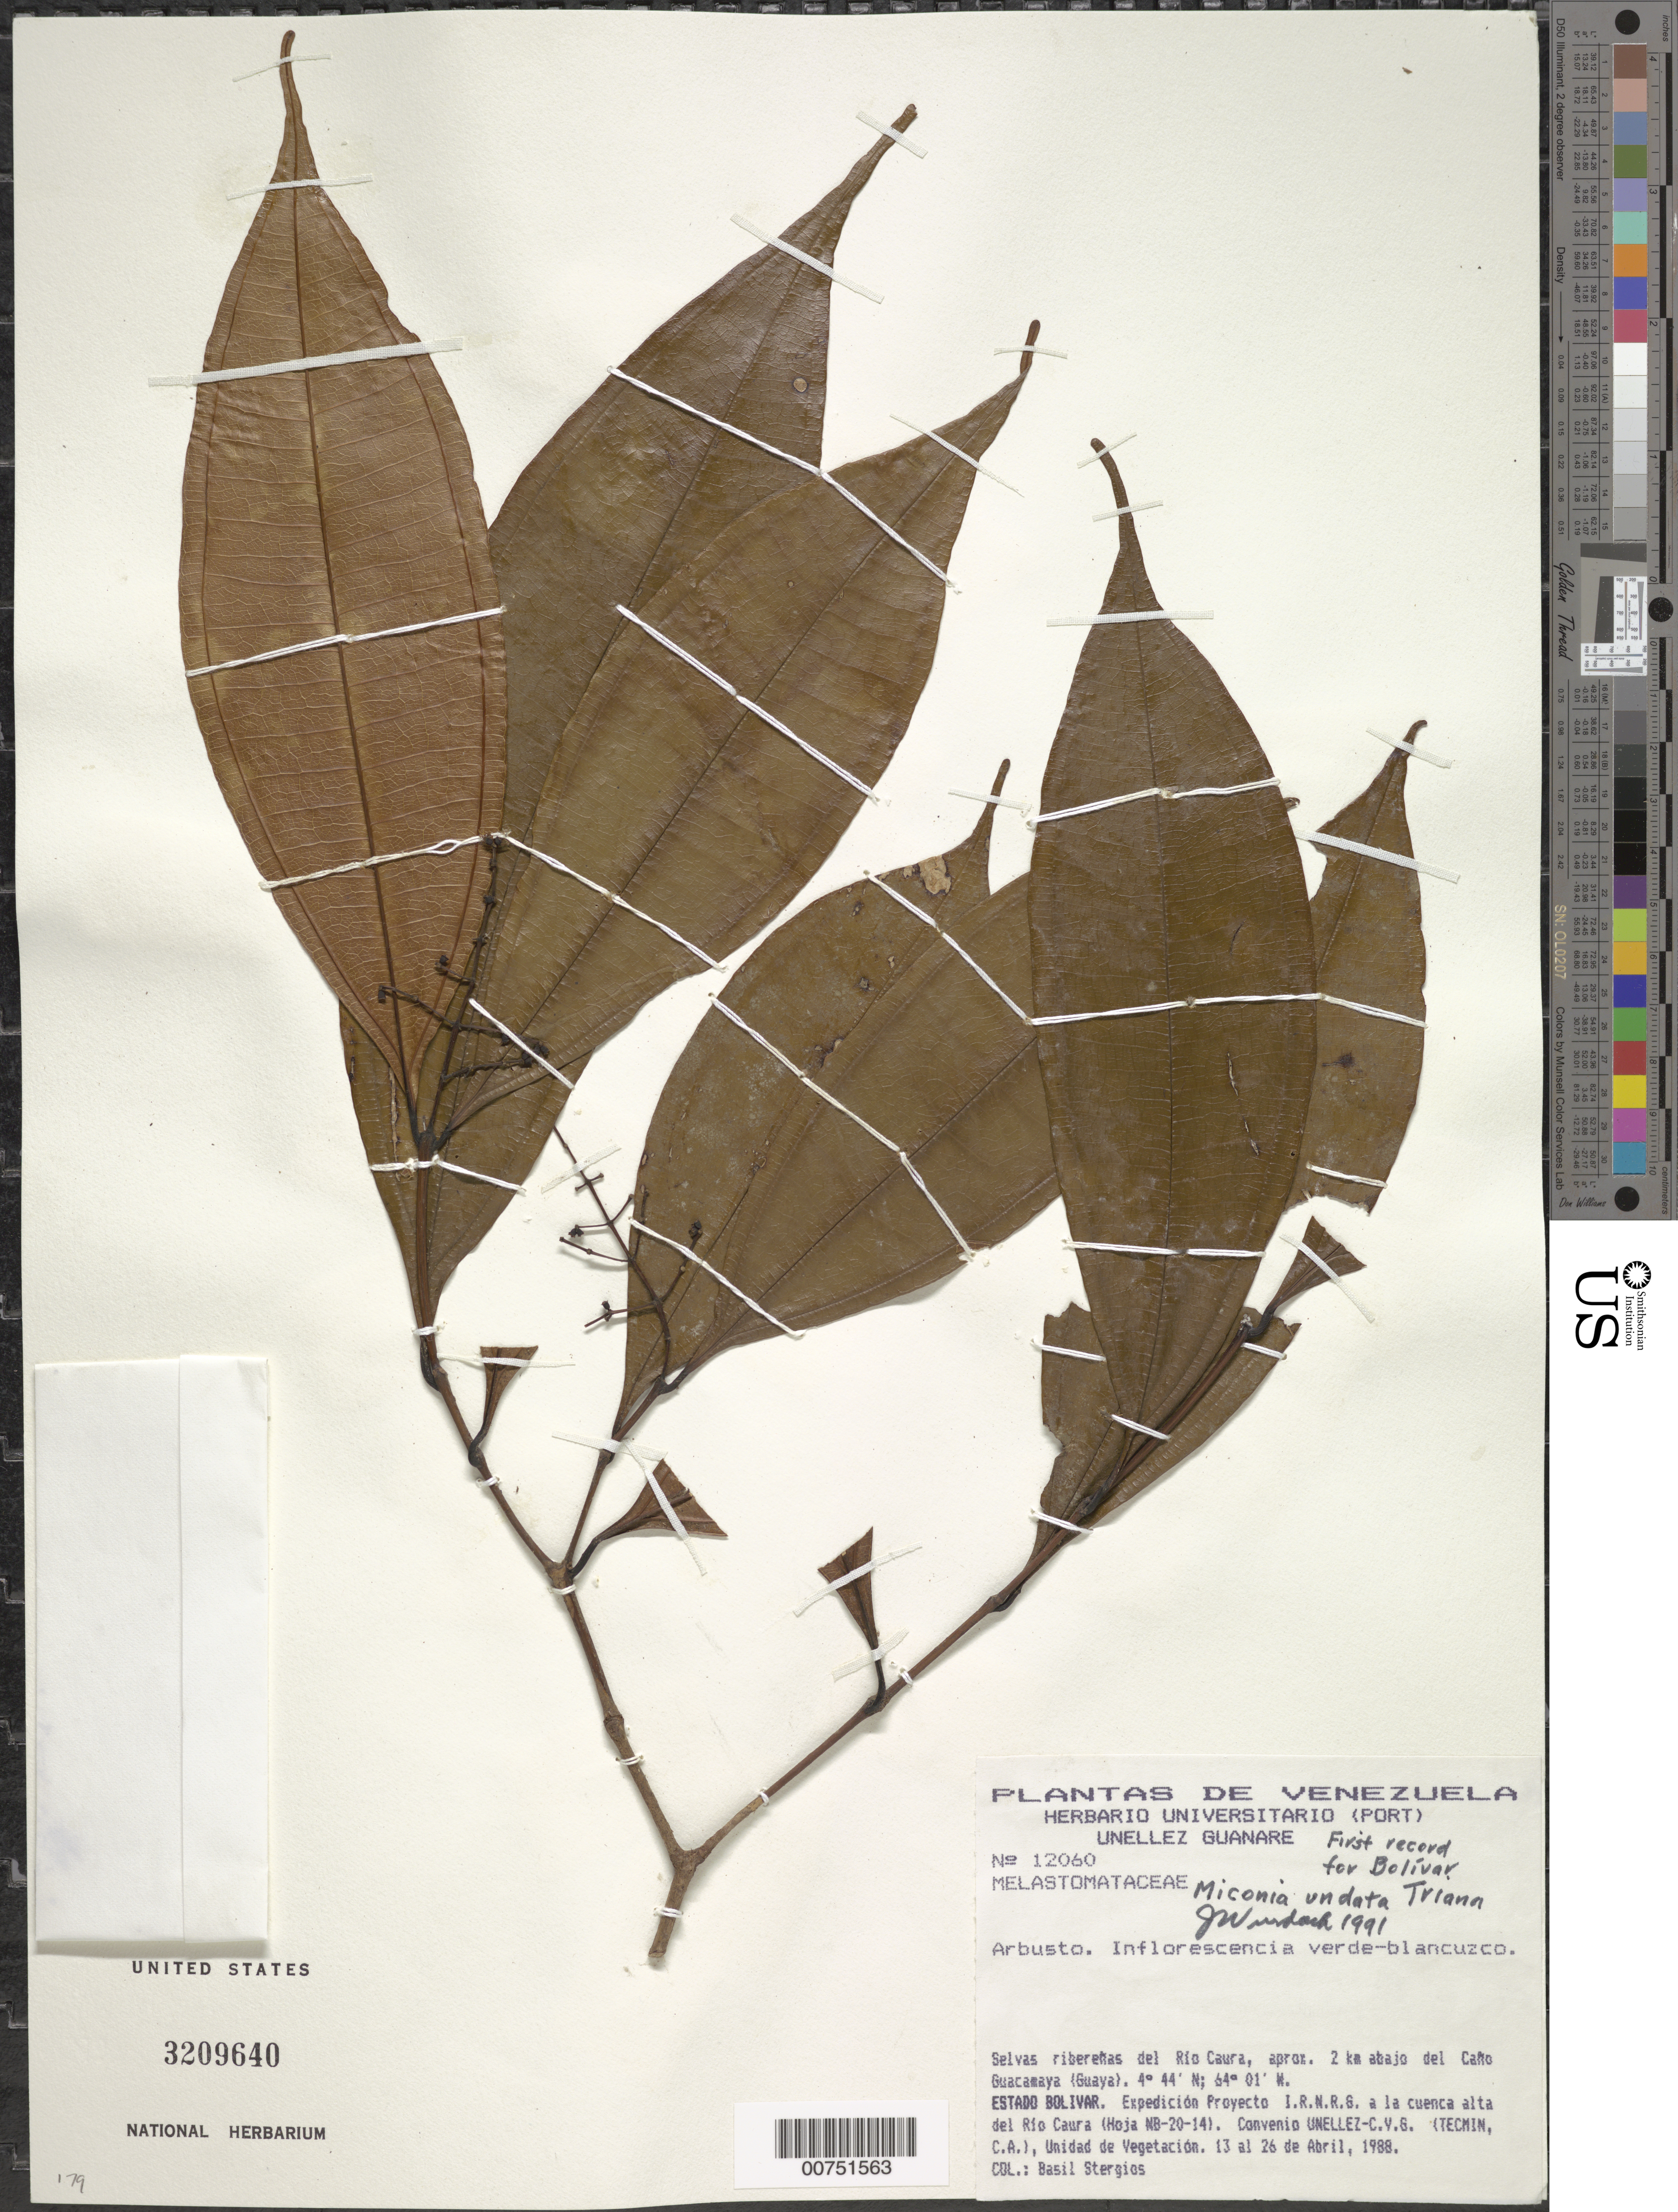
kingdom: Plantae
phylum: Tracheophyta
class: Magnoliopsida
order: Myrtales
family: Melastomataceae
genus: Miconia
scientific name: Miconia undata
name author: Triana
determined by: Wurdack, John J., (US), US (UNITED STATES)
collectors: B. G. Stergios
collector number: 12060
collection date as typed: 13-Apr-88 to 26-Apr-88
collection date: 1988-04-13/1988-04-26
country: Venezuela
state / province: Bolívar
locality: Río Caura, 2 km del Caño Guacamaya (Guaya)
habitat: Selvas riberenas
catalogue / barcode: US 3209640